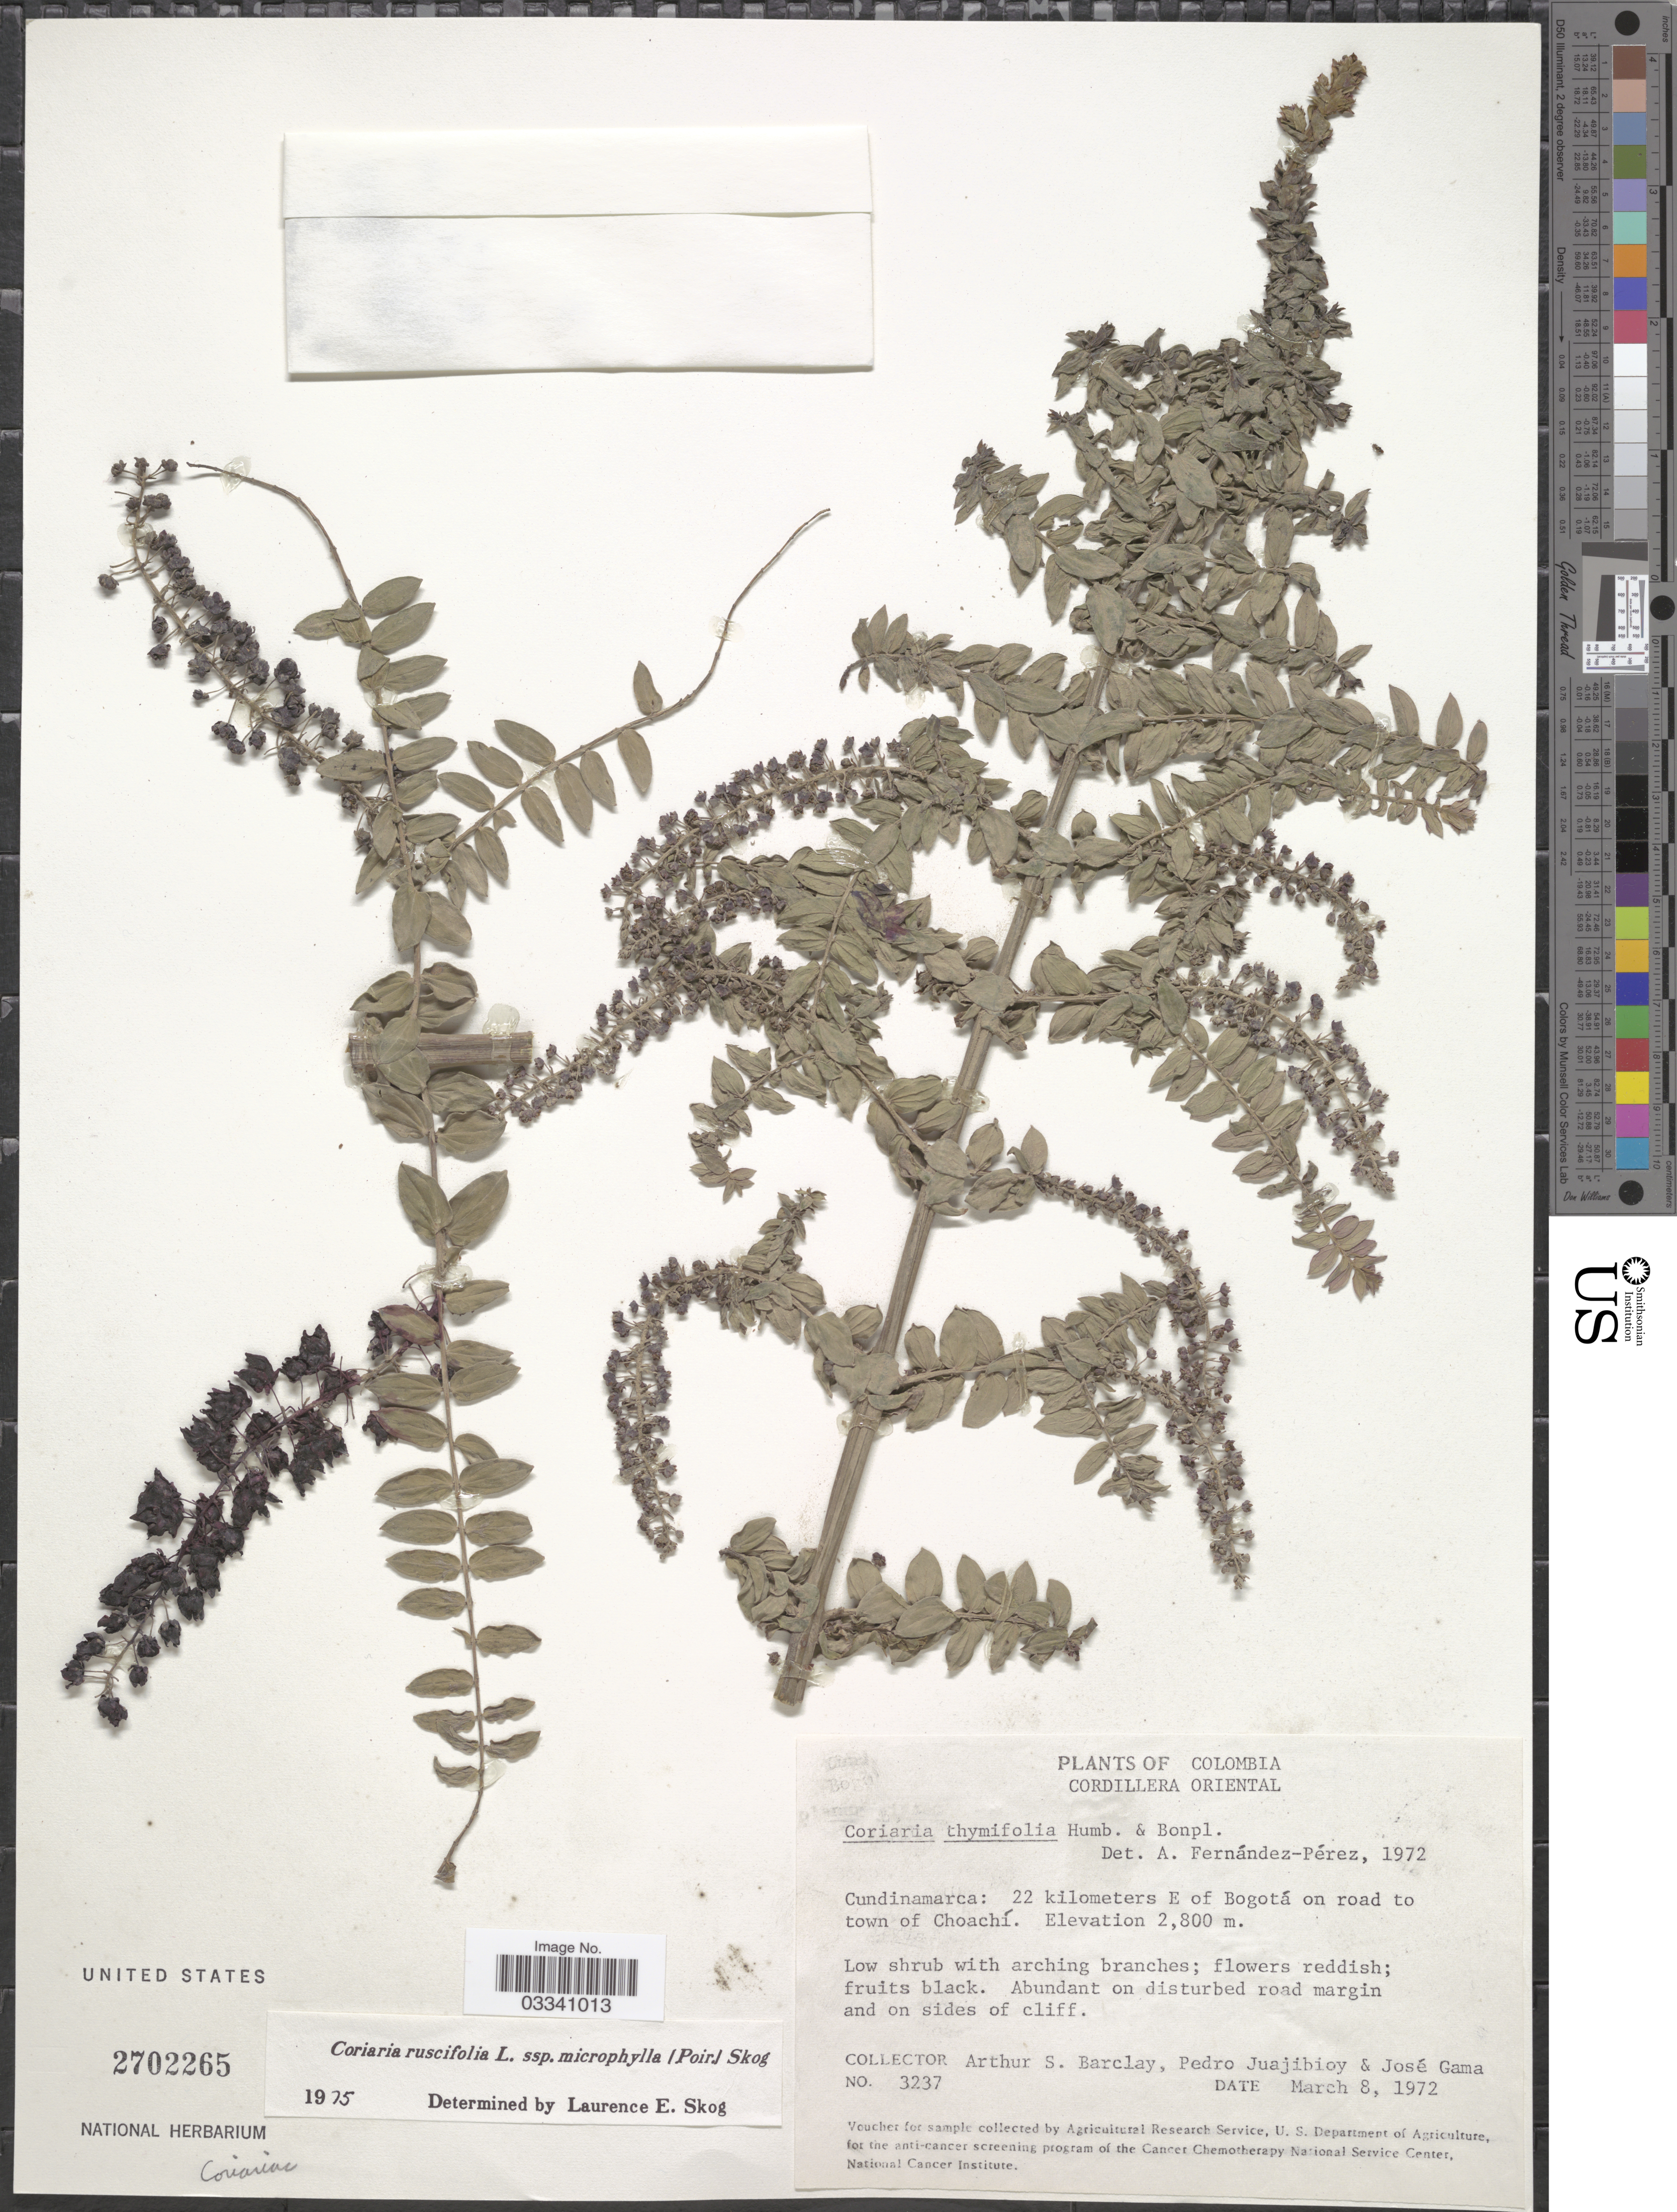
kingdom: Plantae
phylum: Tracheophyta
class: Magnoliopsida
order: Cucurbitales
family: Coriariaceae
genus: Coriaria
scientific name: Coriaria ruscifolia subsp. microphylla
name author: (Poir.) L.E. Skog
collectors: A. S. Barclay, P. Juajibioy & J. Gama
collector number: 3237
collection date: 1972-03-08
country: Colombia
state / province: Cundinamarca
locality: Cordillera Oriental, 22 kilometers E of Bogotá on road to town of Choachí.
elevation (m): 2800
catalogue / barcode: US 2702265